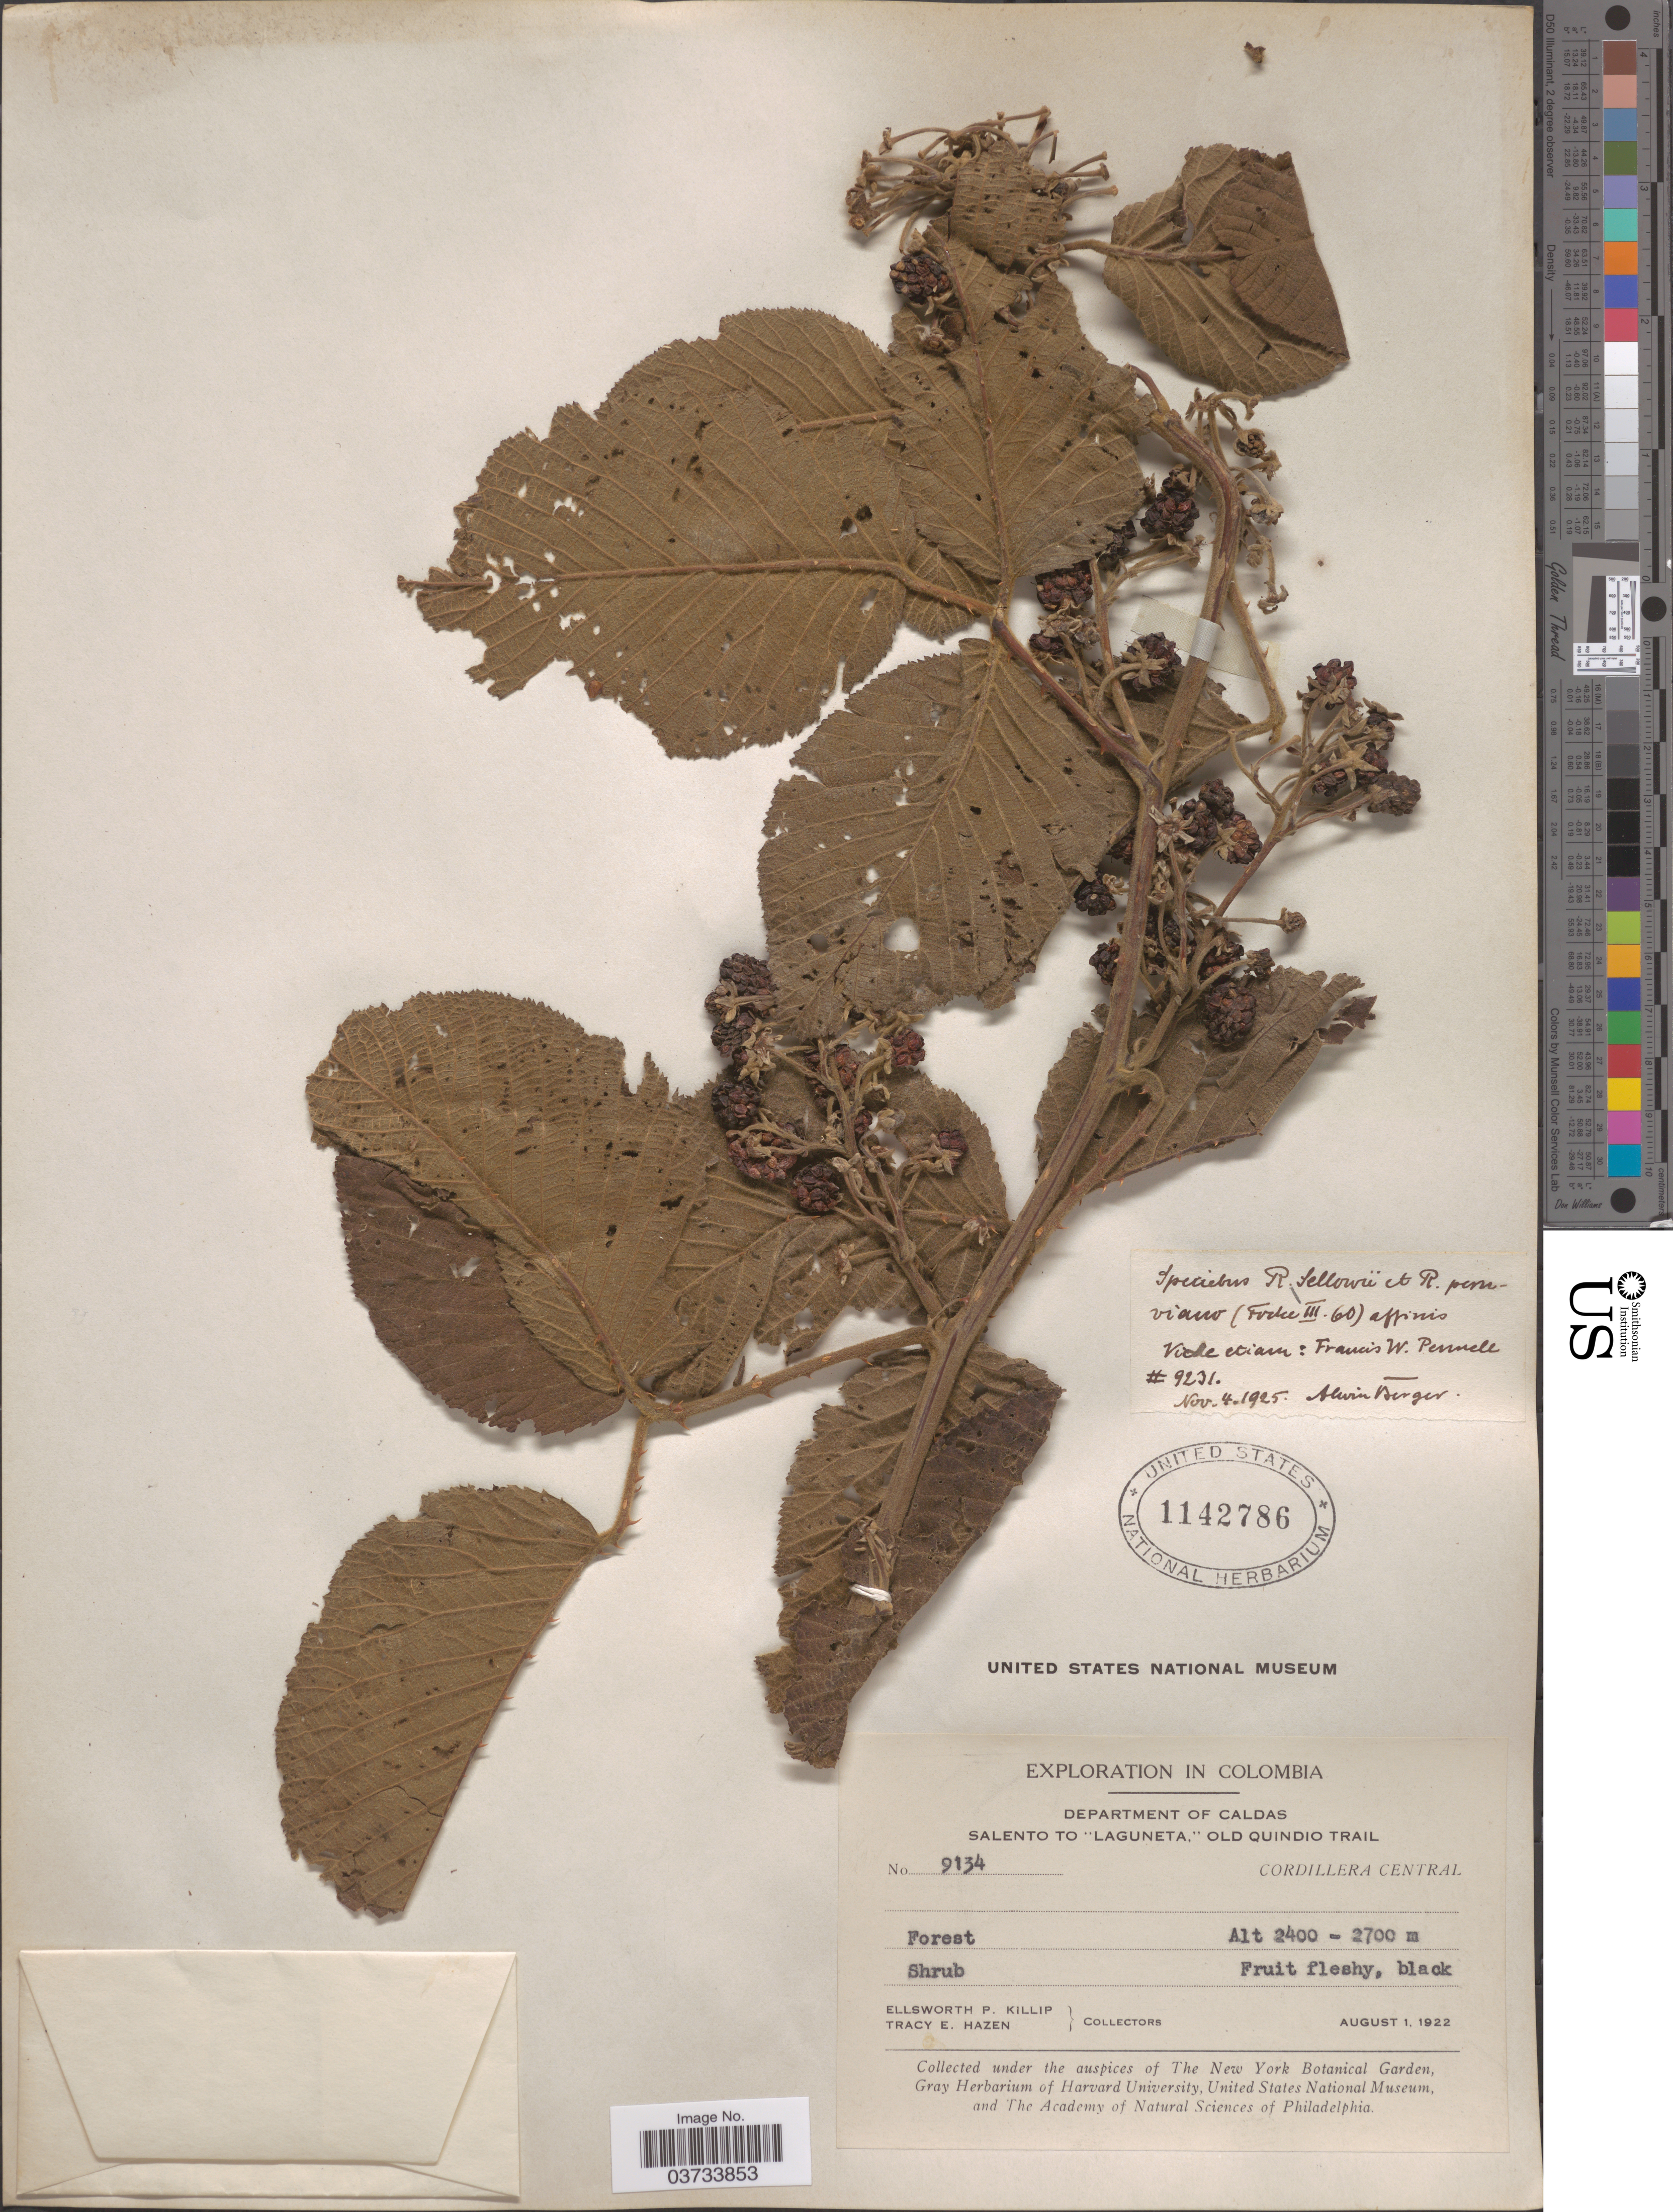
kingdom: Plantae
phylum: Tracheophyta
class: Magnoliopsida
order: Rosales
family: Rosaceae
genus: Rubus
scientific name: Rubus sp.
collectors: E. P. Killip & T. E. Hazen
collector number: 9134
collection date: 1922-08-01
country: Colombia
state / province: Caldas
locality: Department of Caldas. Salento to "Laguneta," Old Quindio Trail. Cordillera Central.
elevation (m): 2400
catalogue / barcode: US 1142786